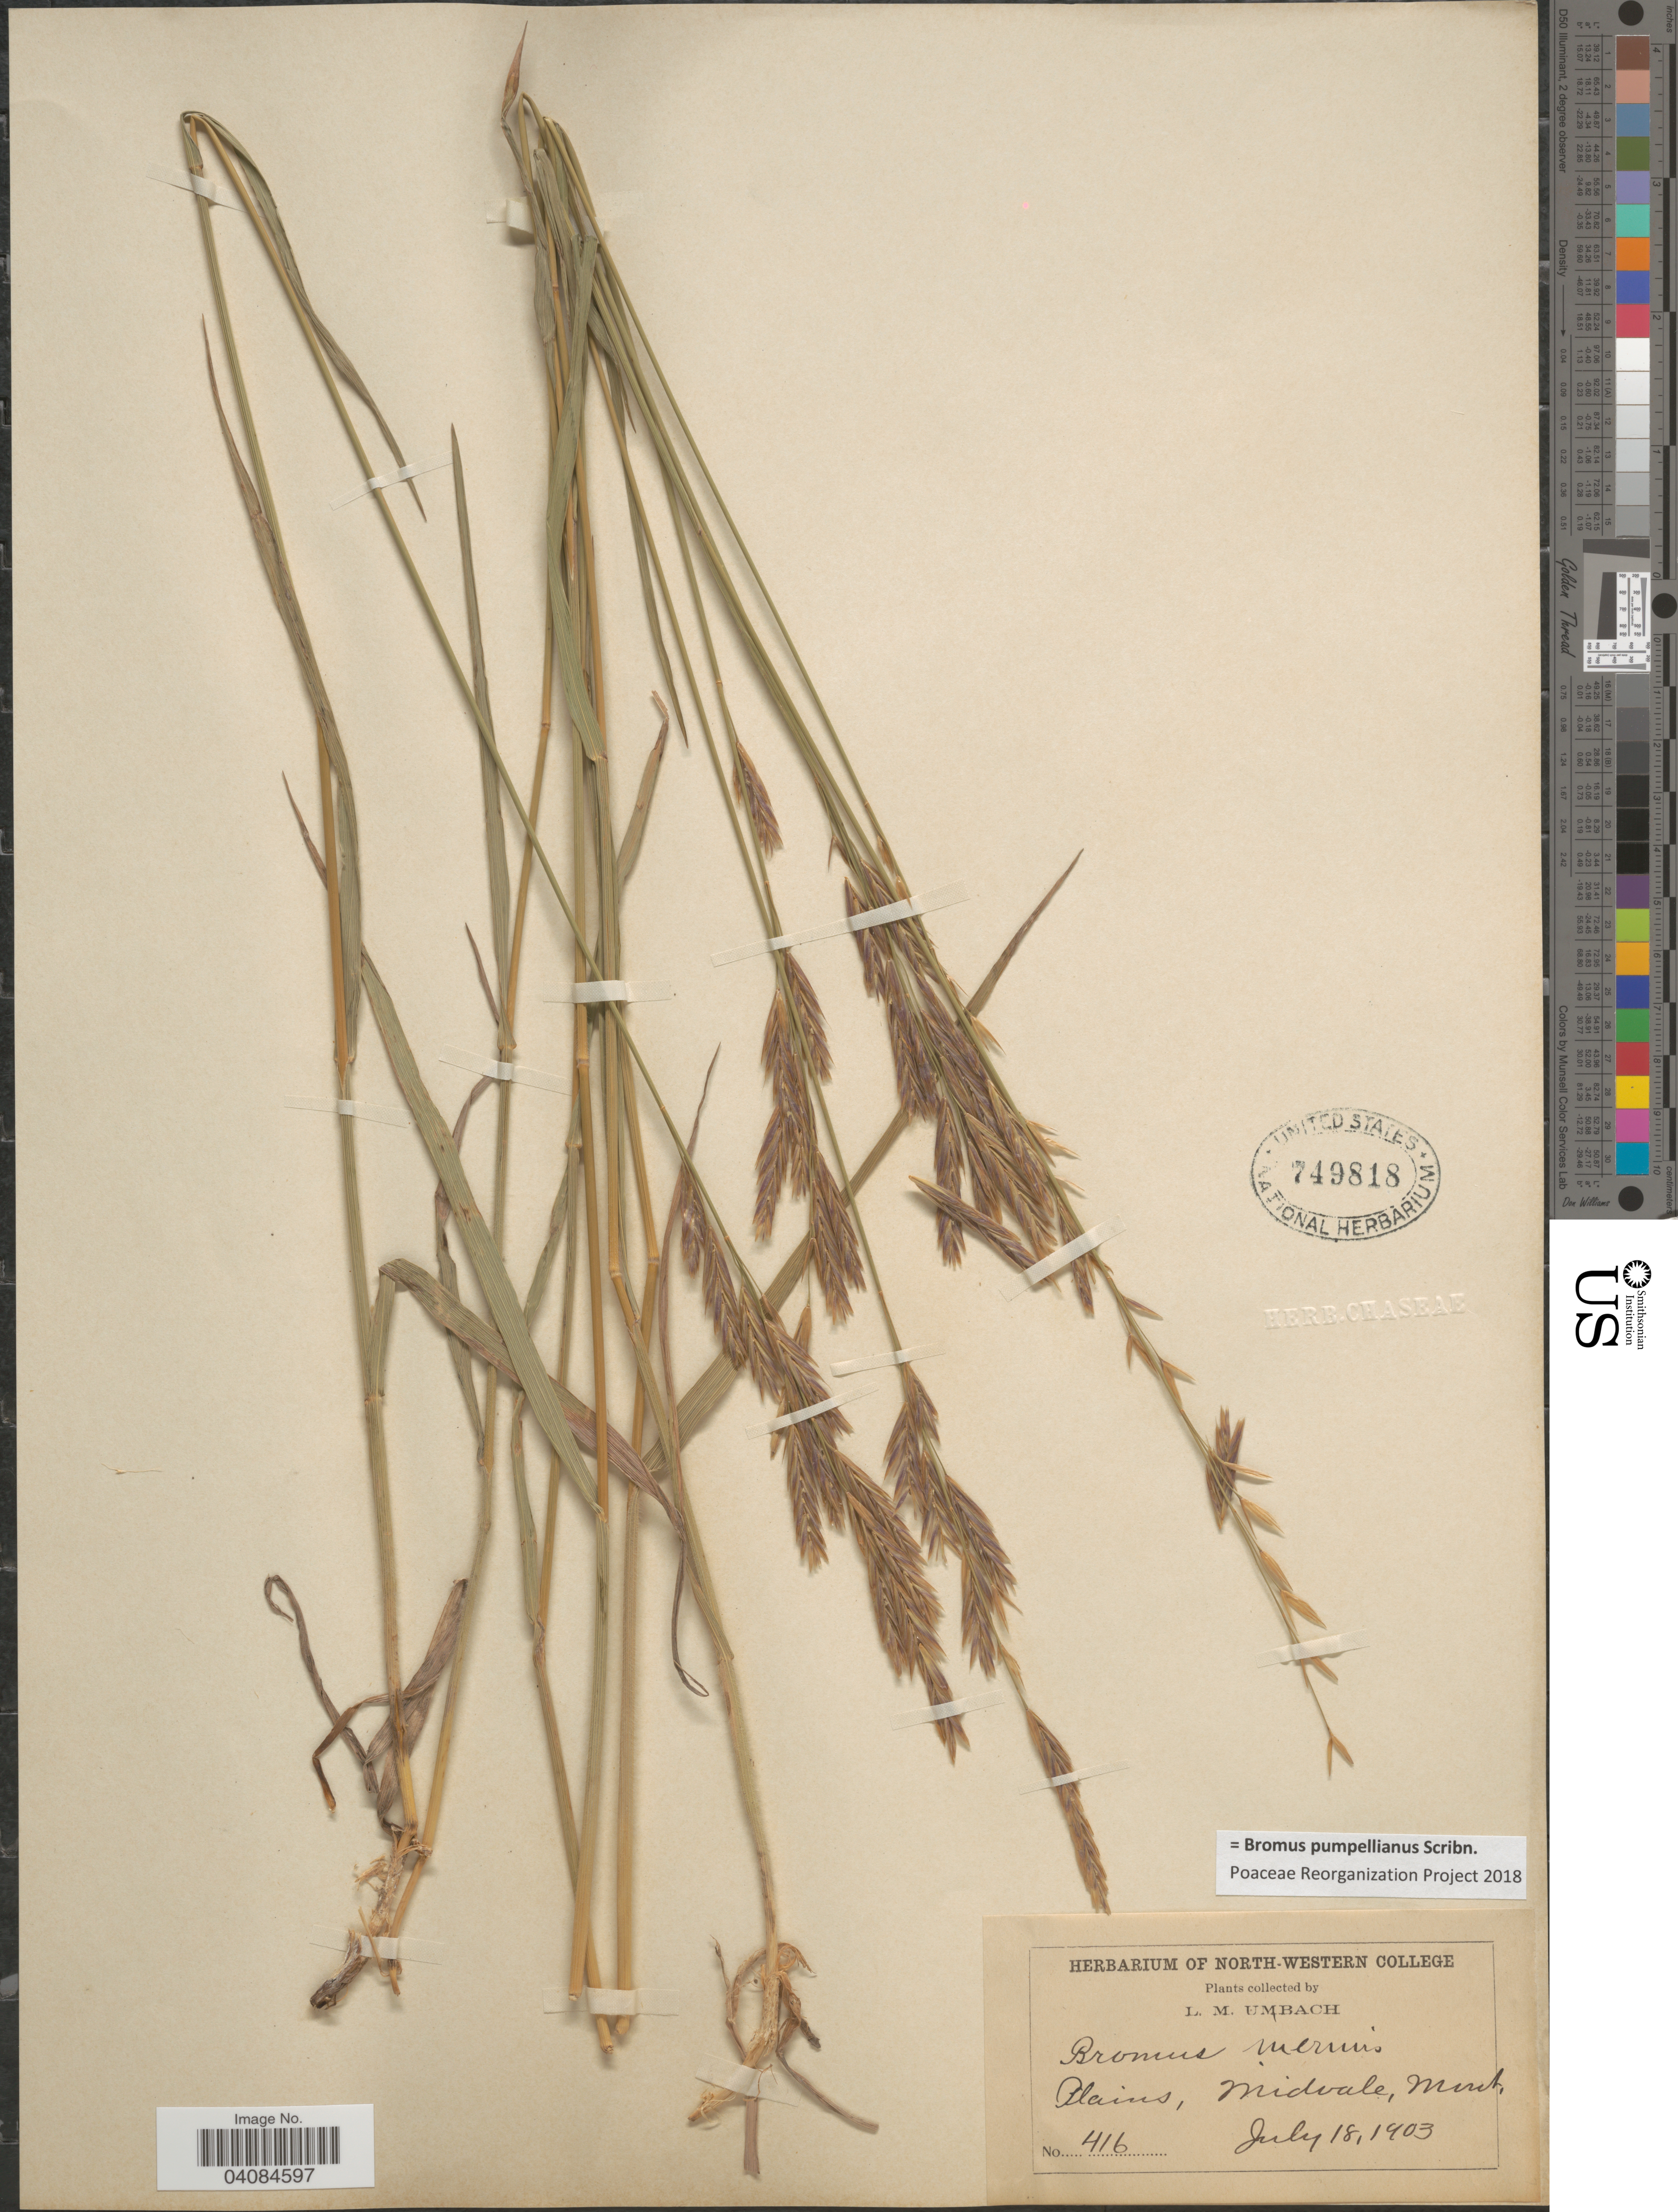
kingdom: Plantae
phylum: Tracheophyta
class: Liliopsida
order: Poales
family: Poaceae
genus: Bromus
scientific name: Bromus pumpellianus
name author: Scribn.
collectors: L. M. Umbach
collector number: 416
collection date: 1903-07-18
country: United States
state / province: Montana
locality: Plains, Midvale.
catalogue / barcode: US 749818